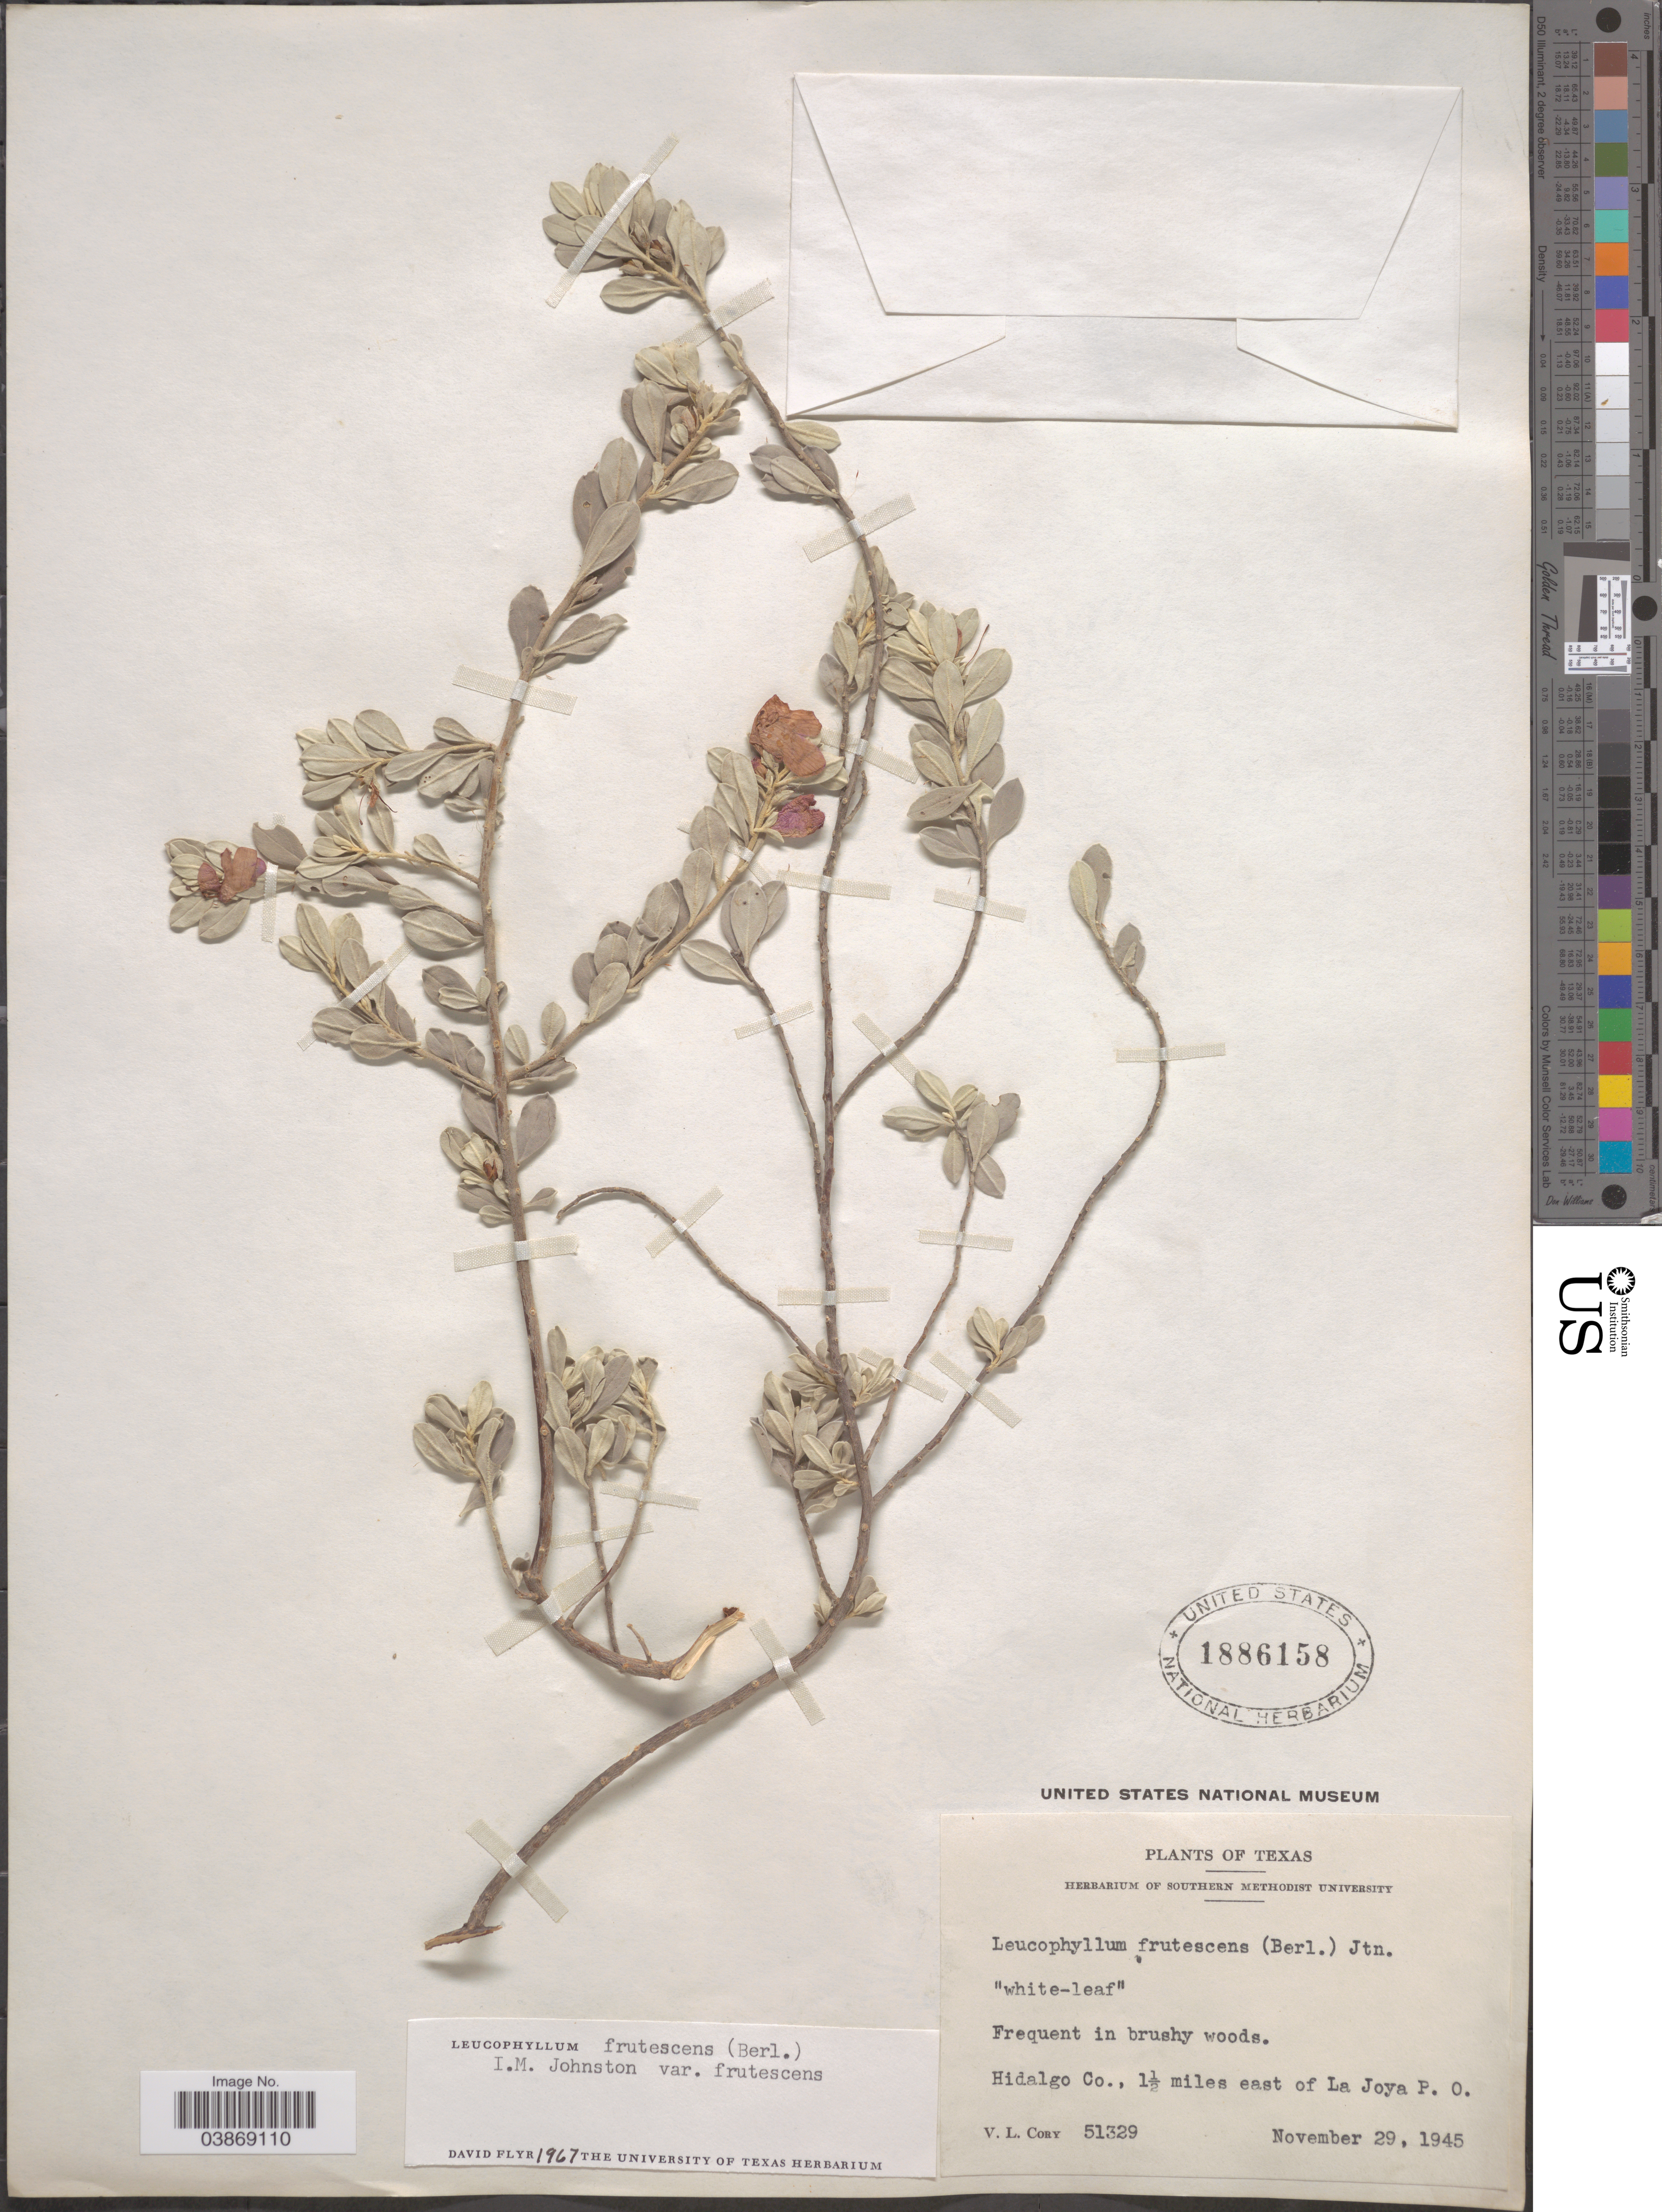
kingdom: Plantae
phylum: Tracheophyta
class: Magnoliopsida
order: Lamiales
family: Scrophulariaceae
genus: Leucophyllum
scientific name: Leucophyllum frutescens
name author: (Berland.) I.M. Johnst.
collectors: V. Cory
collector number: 51329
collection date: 1945-11-29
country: United States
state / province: Texas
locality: Hidalgo Co., 1½ miles east of La Joya P. O.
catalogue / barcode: US 1886158